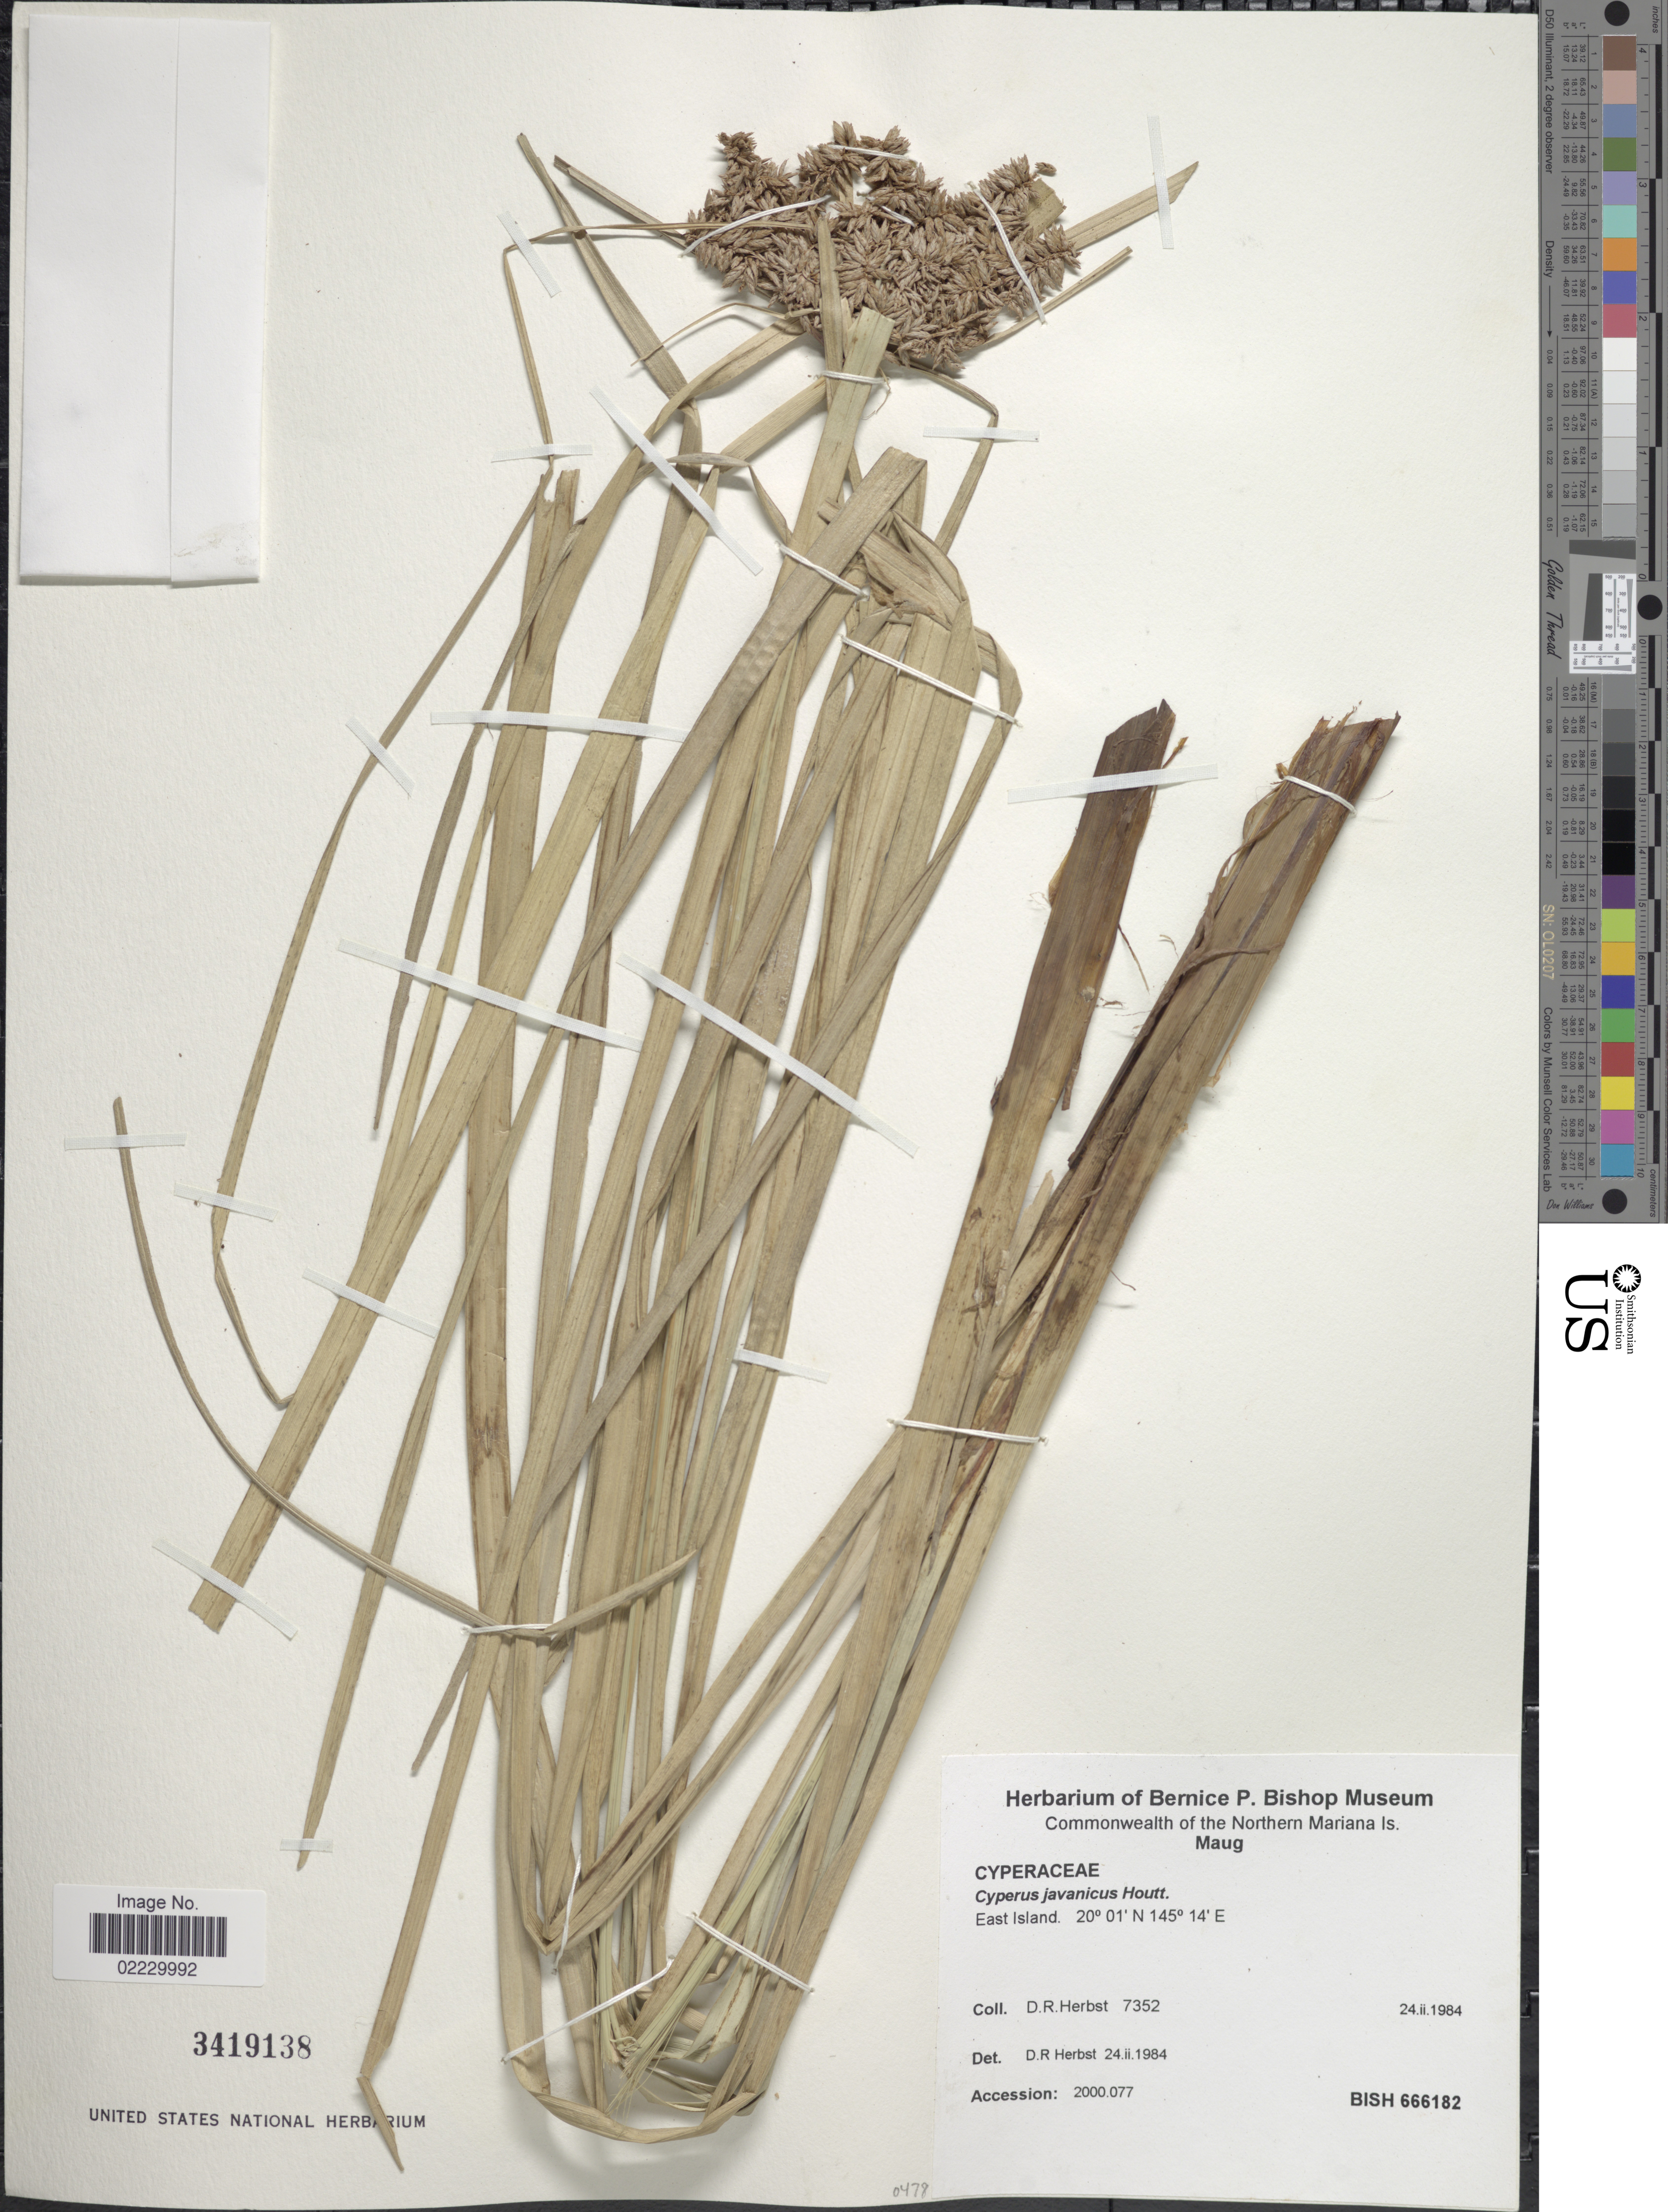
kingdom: Plantae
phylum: Tracheophyta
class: Liliopsida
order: Poales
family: Cyperaceae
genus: Cyperus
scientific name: Cyperus javanicus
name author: Houtt.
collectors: D. R. Herbst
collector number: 7352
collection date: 1984-02-24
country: Northern Mariana Islands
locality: Maug, East Island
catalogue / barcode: US 3419138